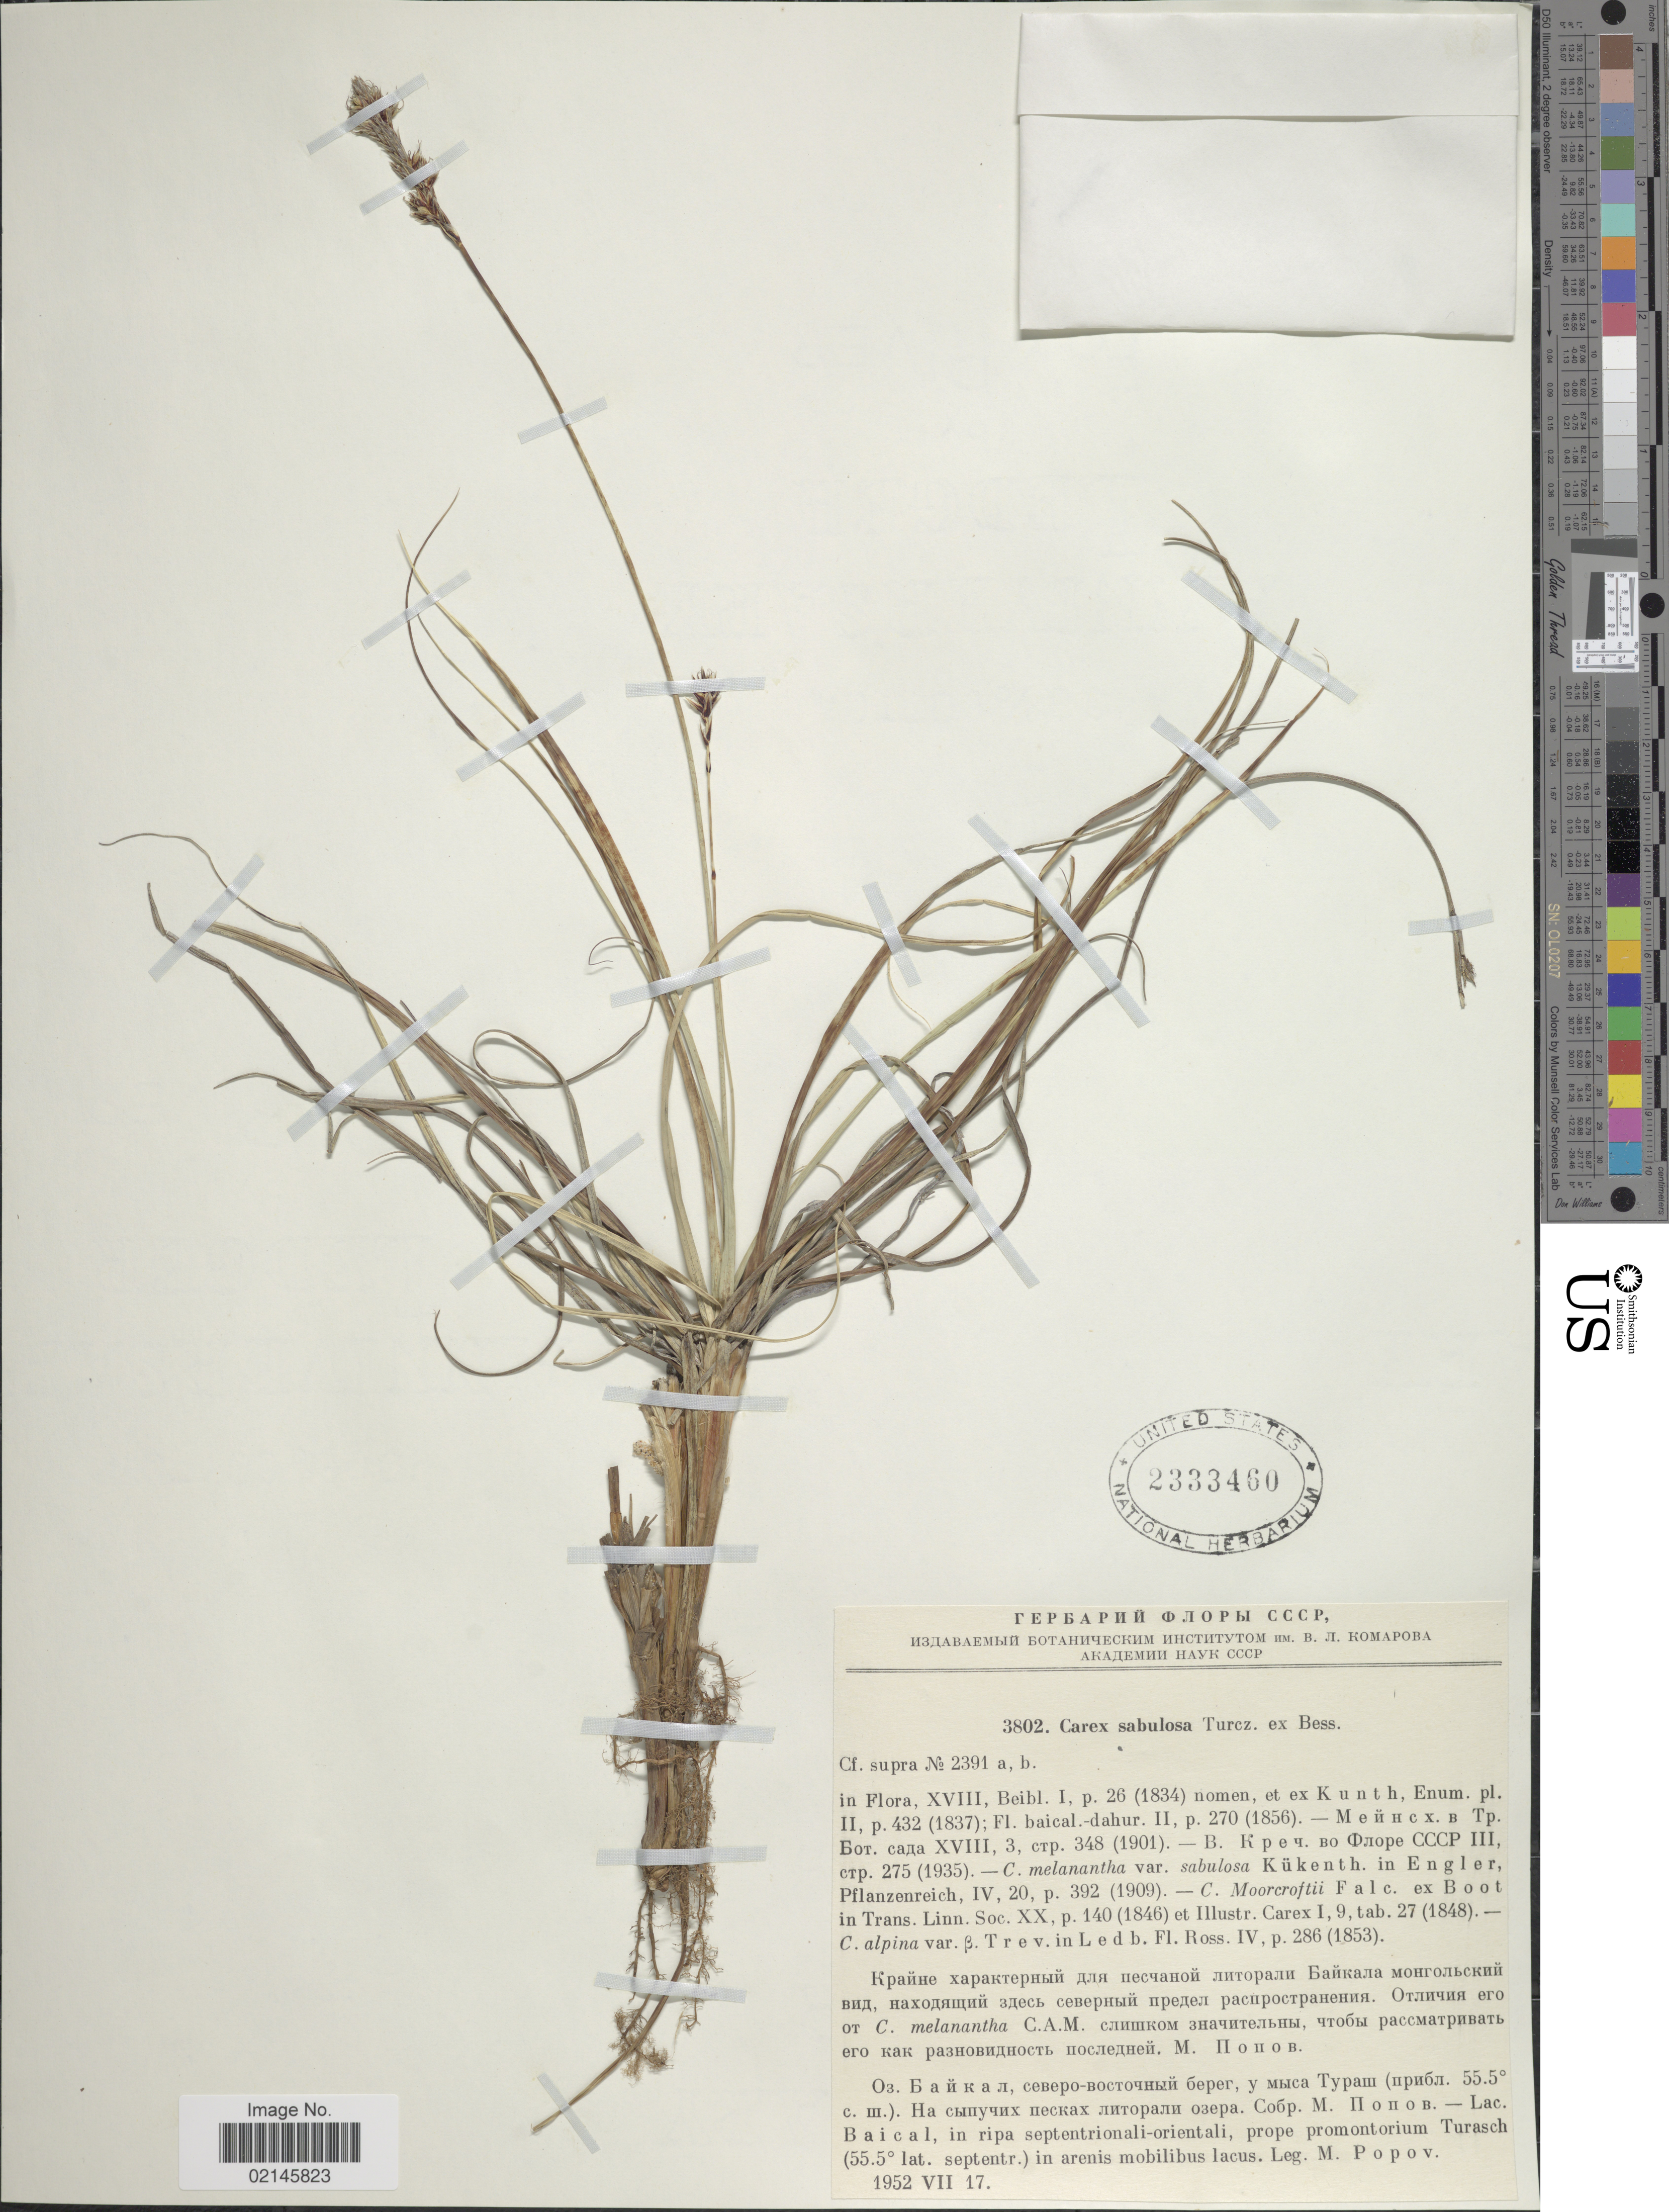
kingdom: Plantae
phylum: Tracheophyta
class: Liliopsida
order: Poales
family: Cyperaceae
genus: Carex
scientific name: Carex sabulosa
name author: Turcz. ex Kunth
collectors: M. Popov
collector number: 3802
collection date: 1952-07-17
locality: Baical. in ripa septentrionali-orientali, prope promontorium Turasch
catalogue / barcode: US 2333460